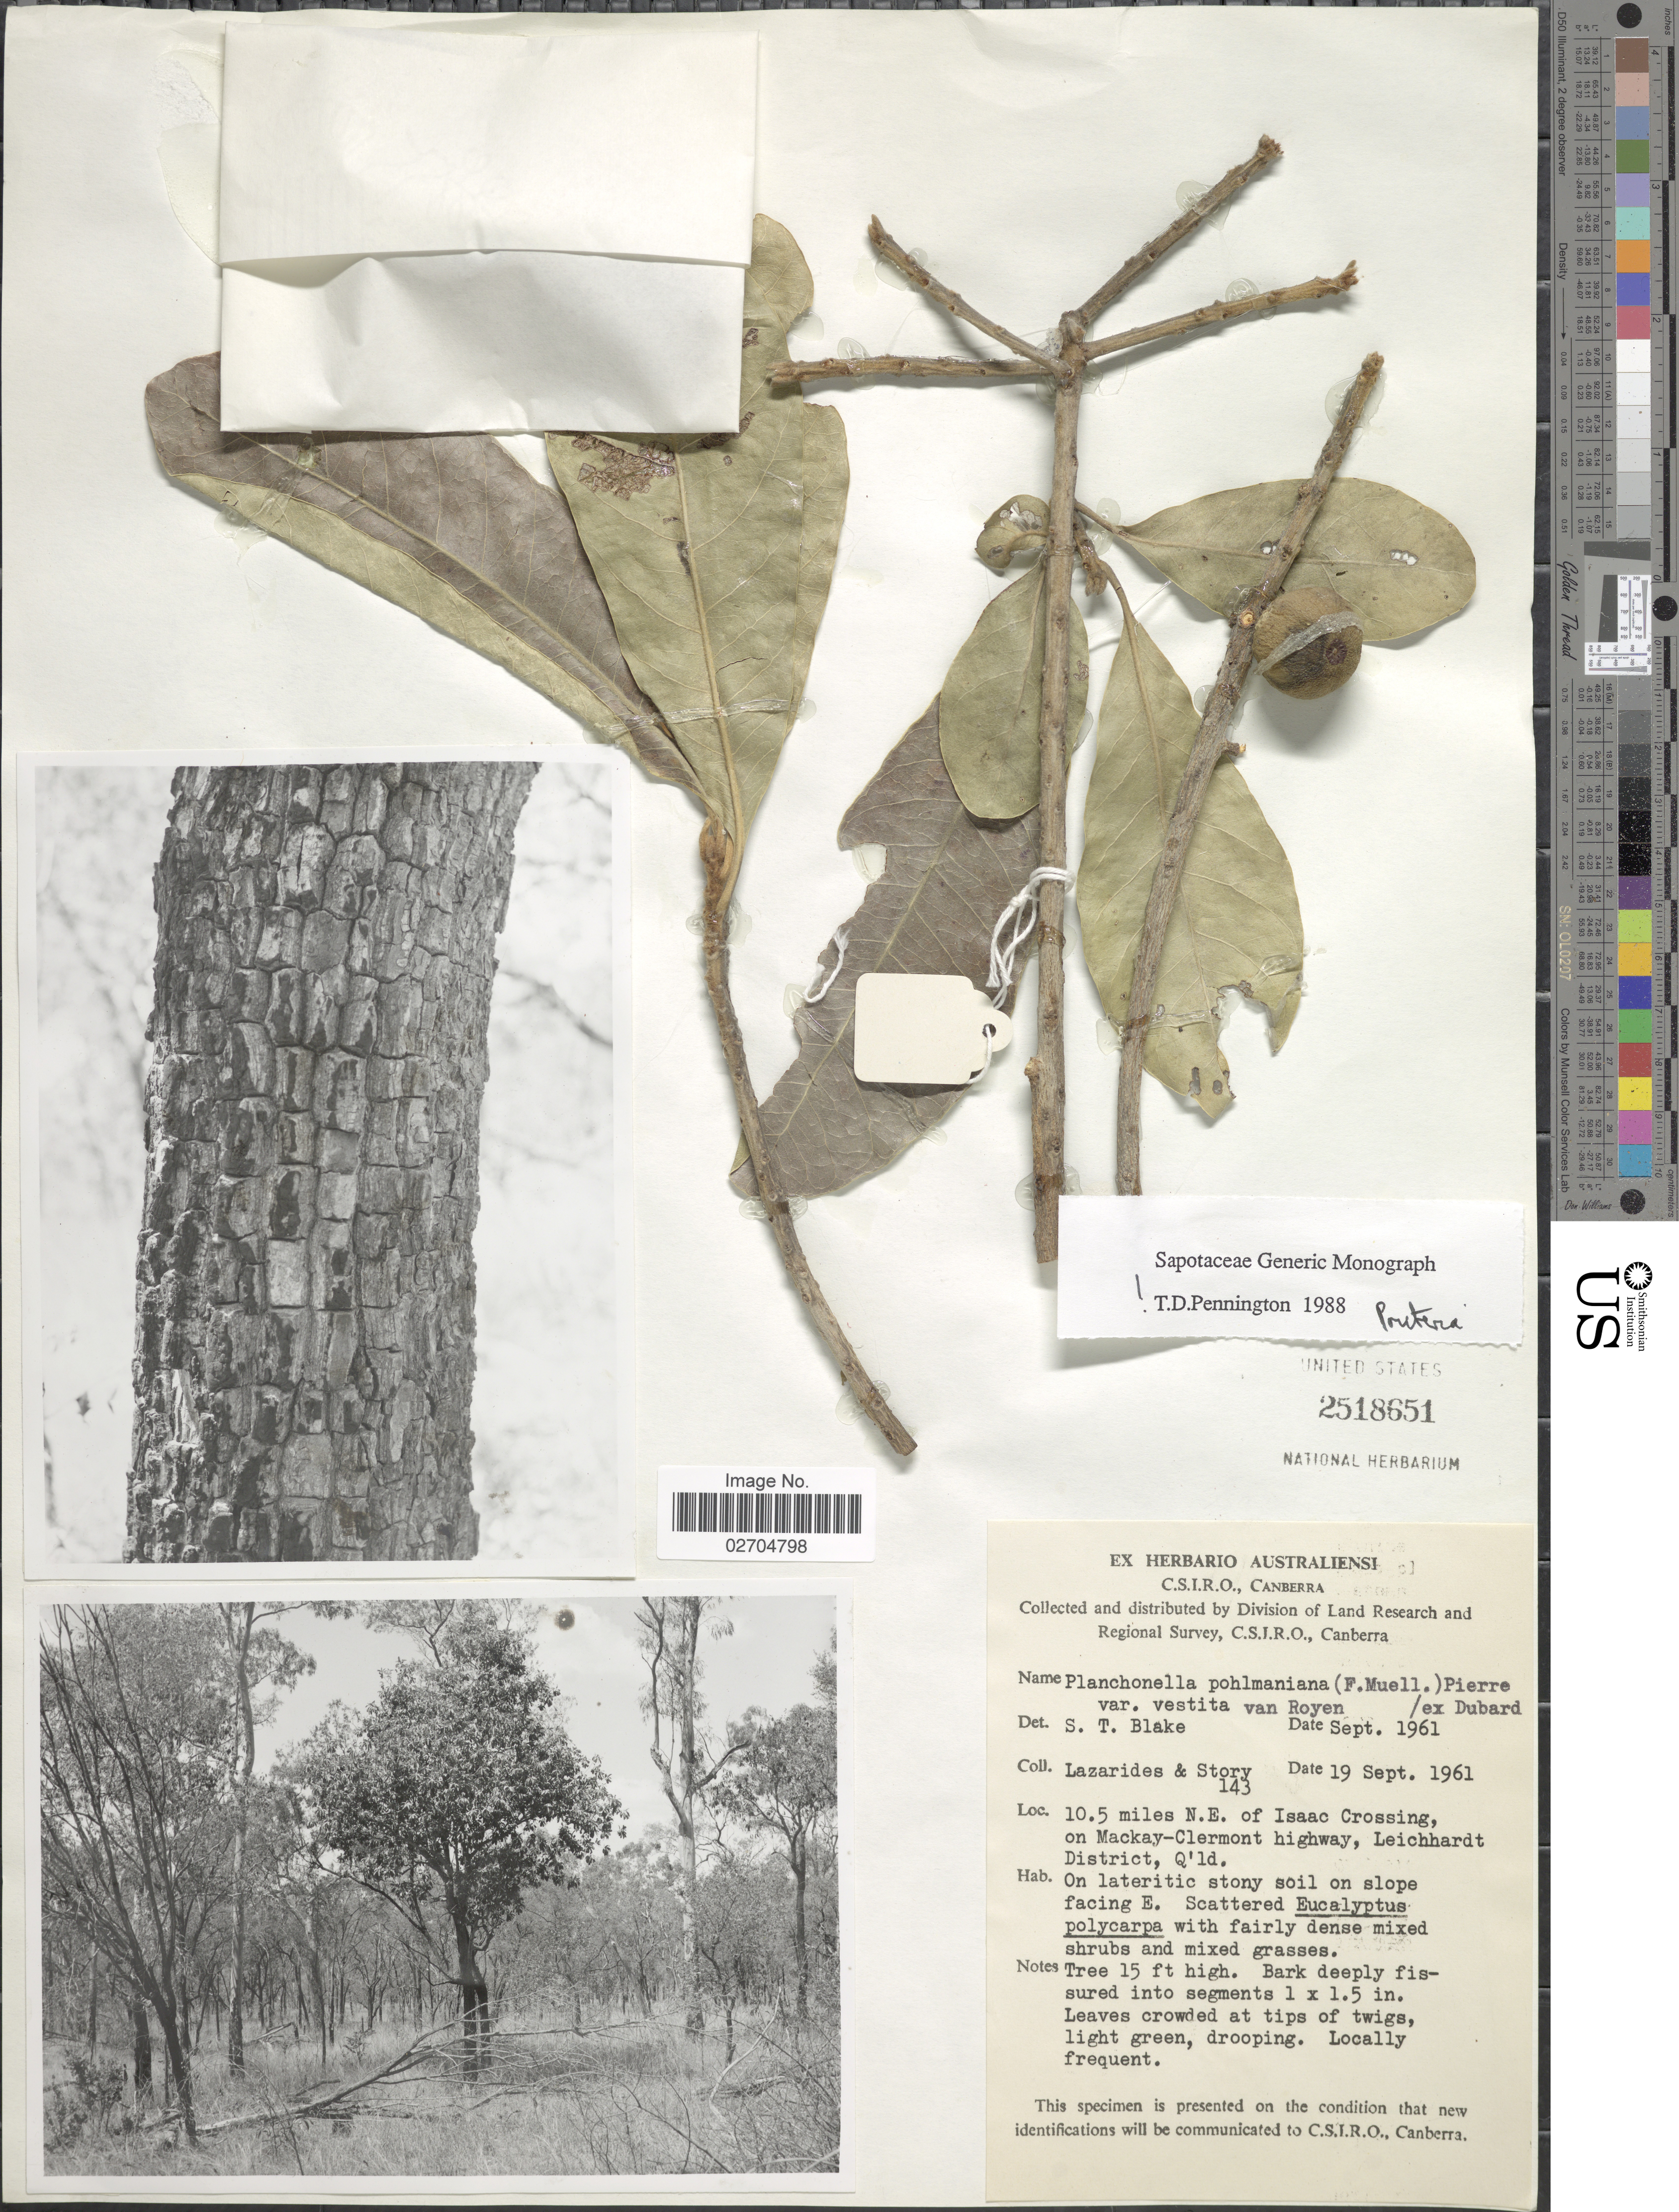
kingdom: Plantae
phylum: Tracheophyta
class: Magnoliopsida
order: Ericales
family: Sapotaceae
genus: Planchonella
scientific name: Planchonella pohlmaniana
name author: (F. Muell.) Pierre ex Dubard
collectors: M. Lazarides & -. Story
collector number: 143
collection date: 1961-09-19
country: Australia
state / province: Queensland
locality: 10.5 miles N.E. of Isaac Crossing, on Mackay-Clermont highway, Leichhardt District, Q'ld.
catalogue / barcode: US 2518651